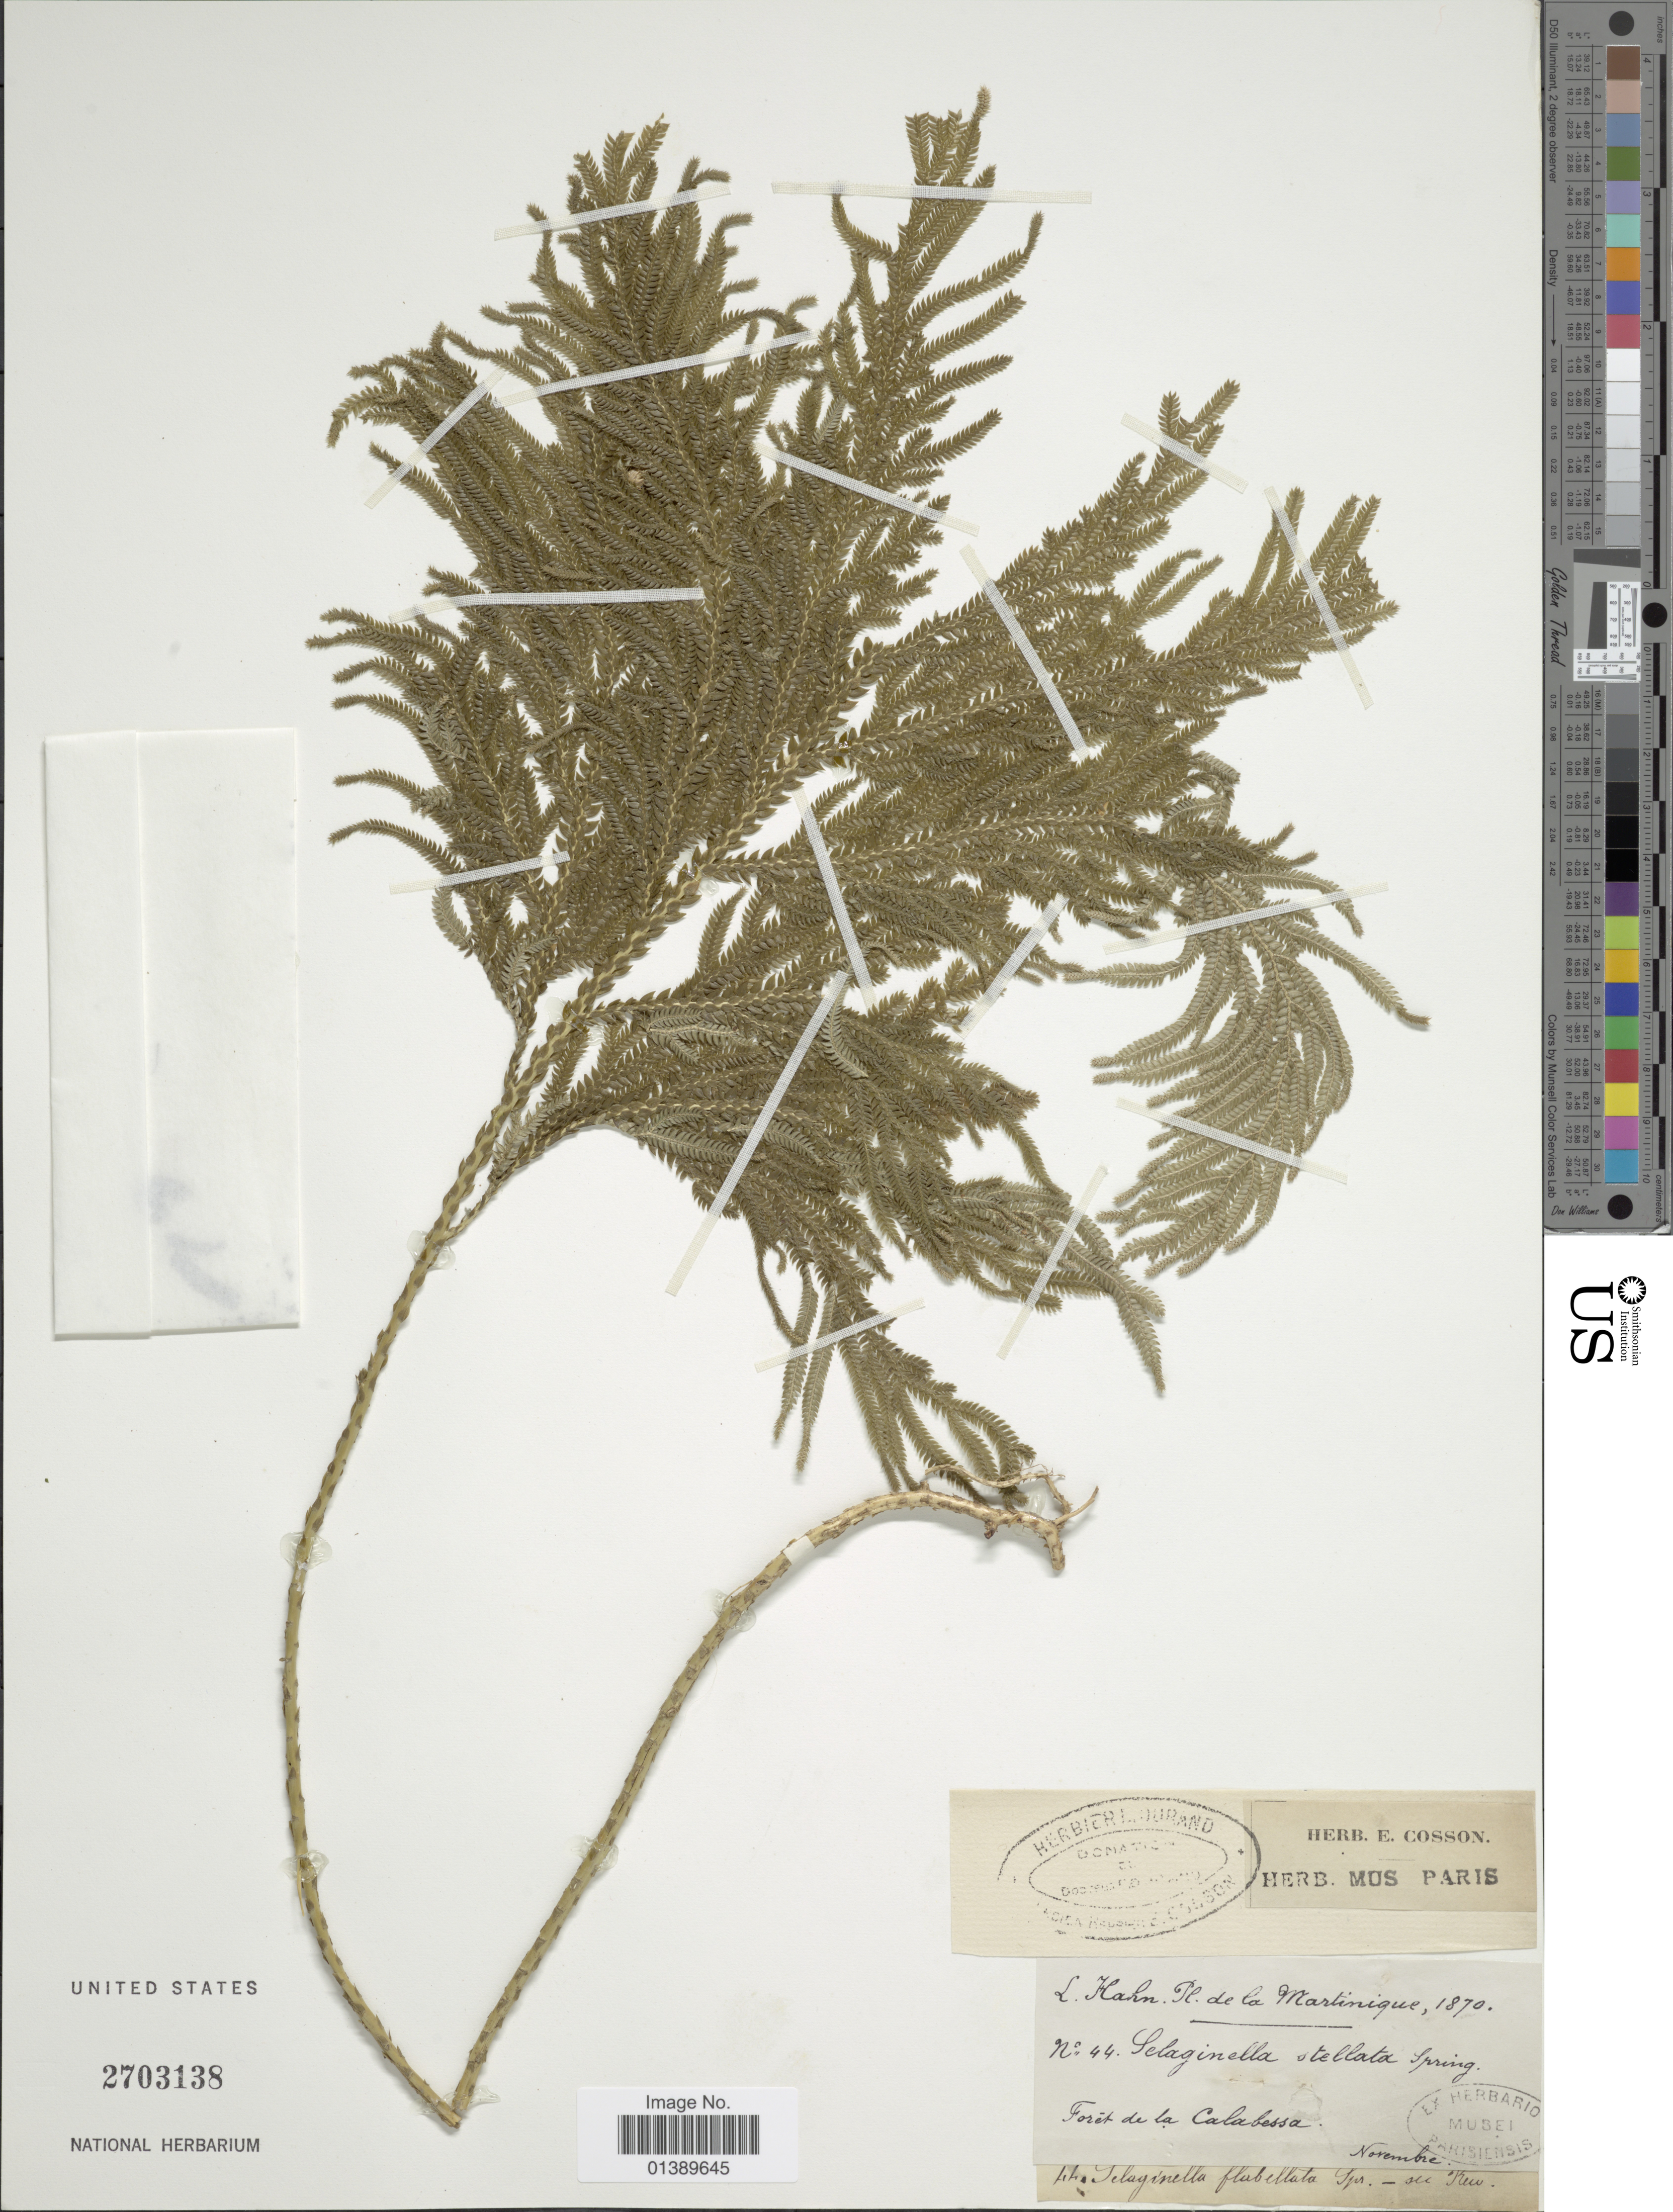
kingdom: Plantae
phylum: Tracheophyta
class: Lycopodiopsida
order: Selaginellales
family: Selaginellaceae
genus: Selaginella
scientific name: Selaginella flabellata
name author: L.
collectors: L. Hahn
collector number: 44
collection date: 1870-11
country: Martinique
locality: Forêt de la Calabessa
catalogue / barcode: US 2703138